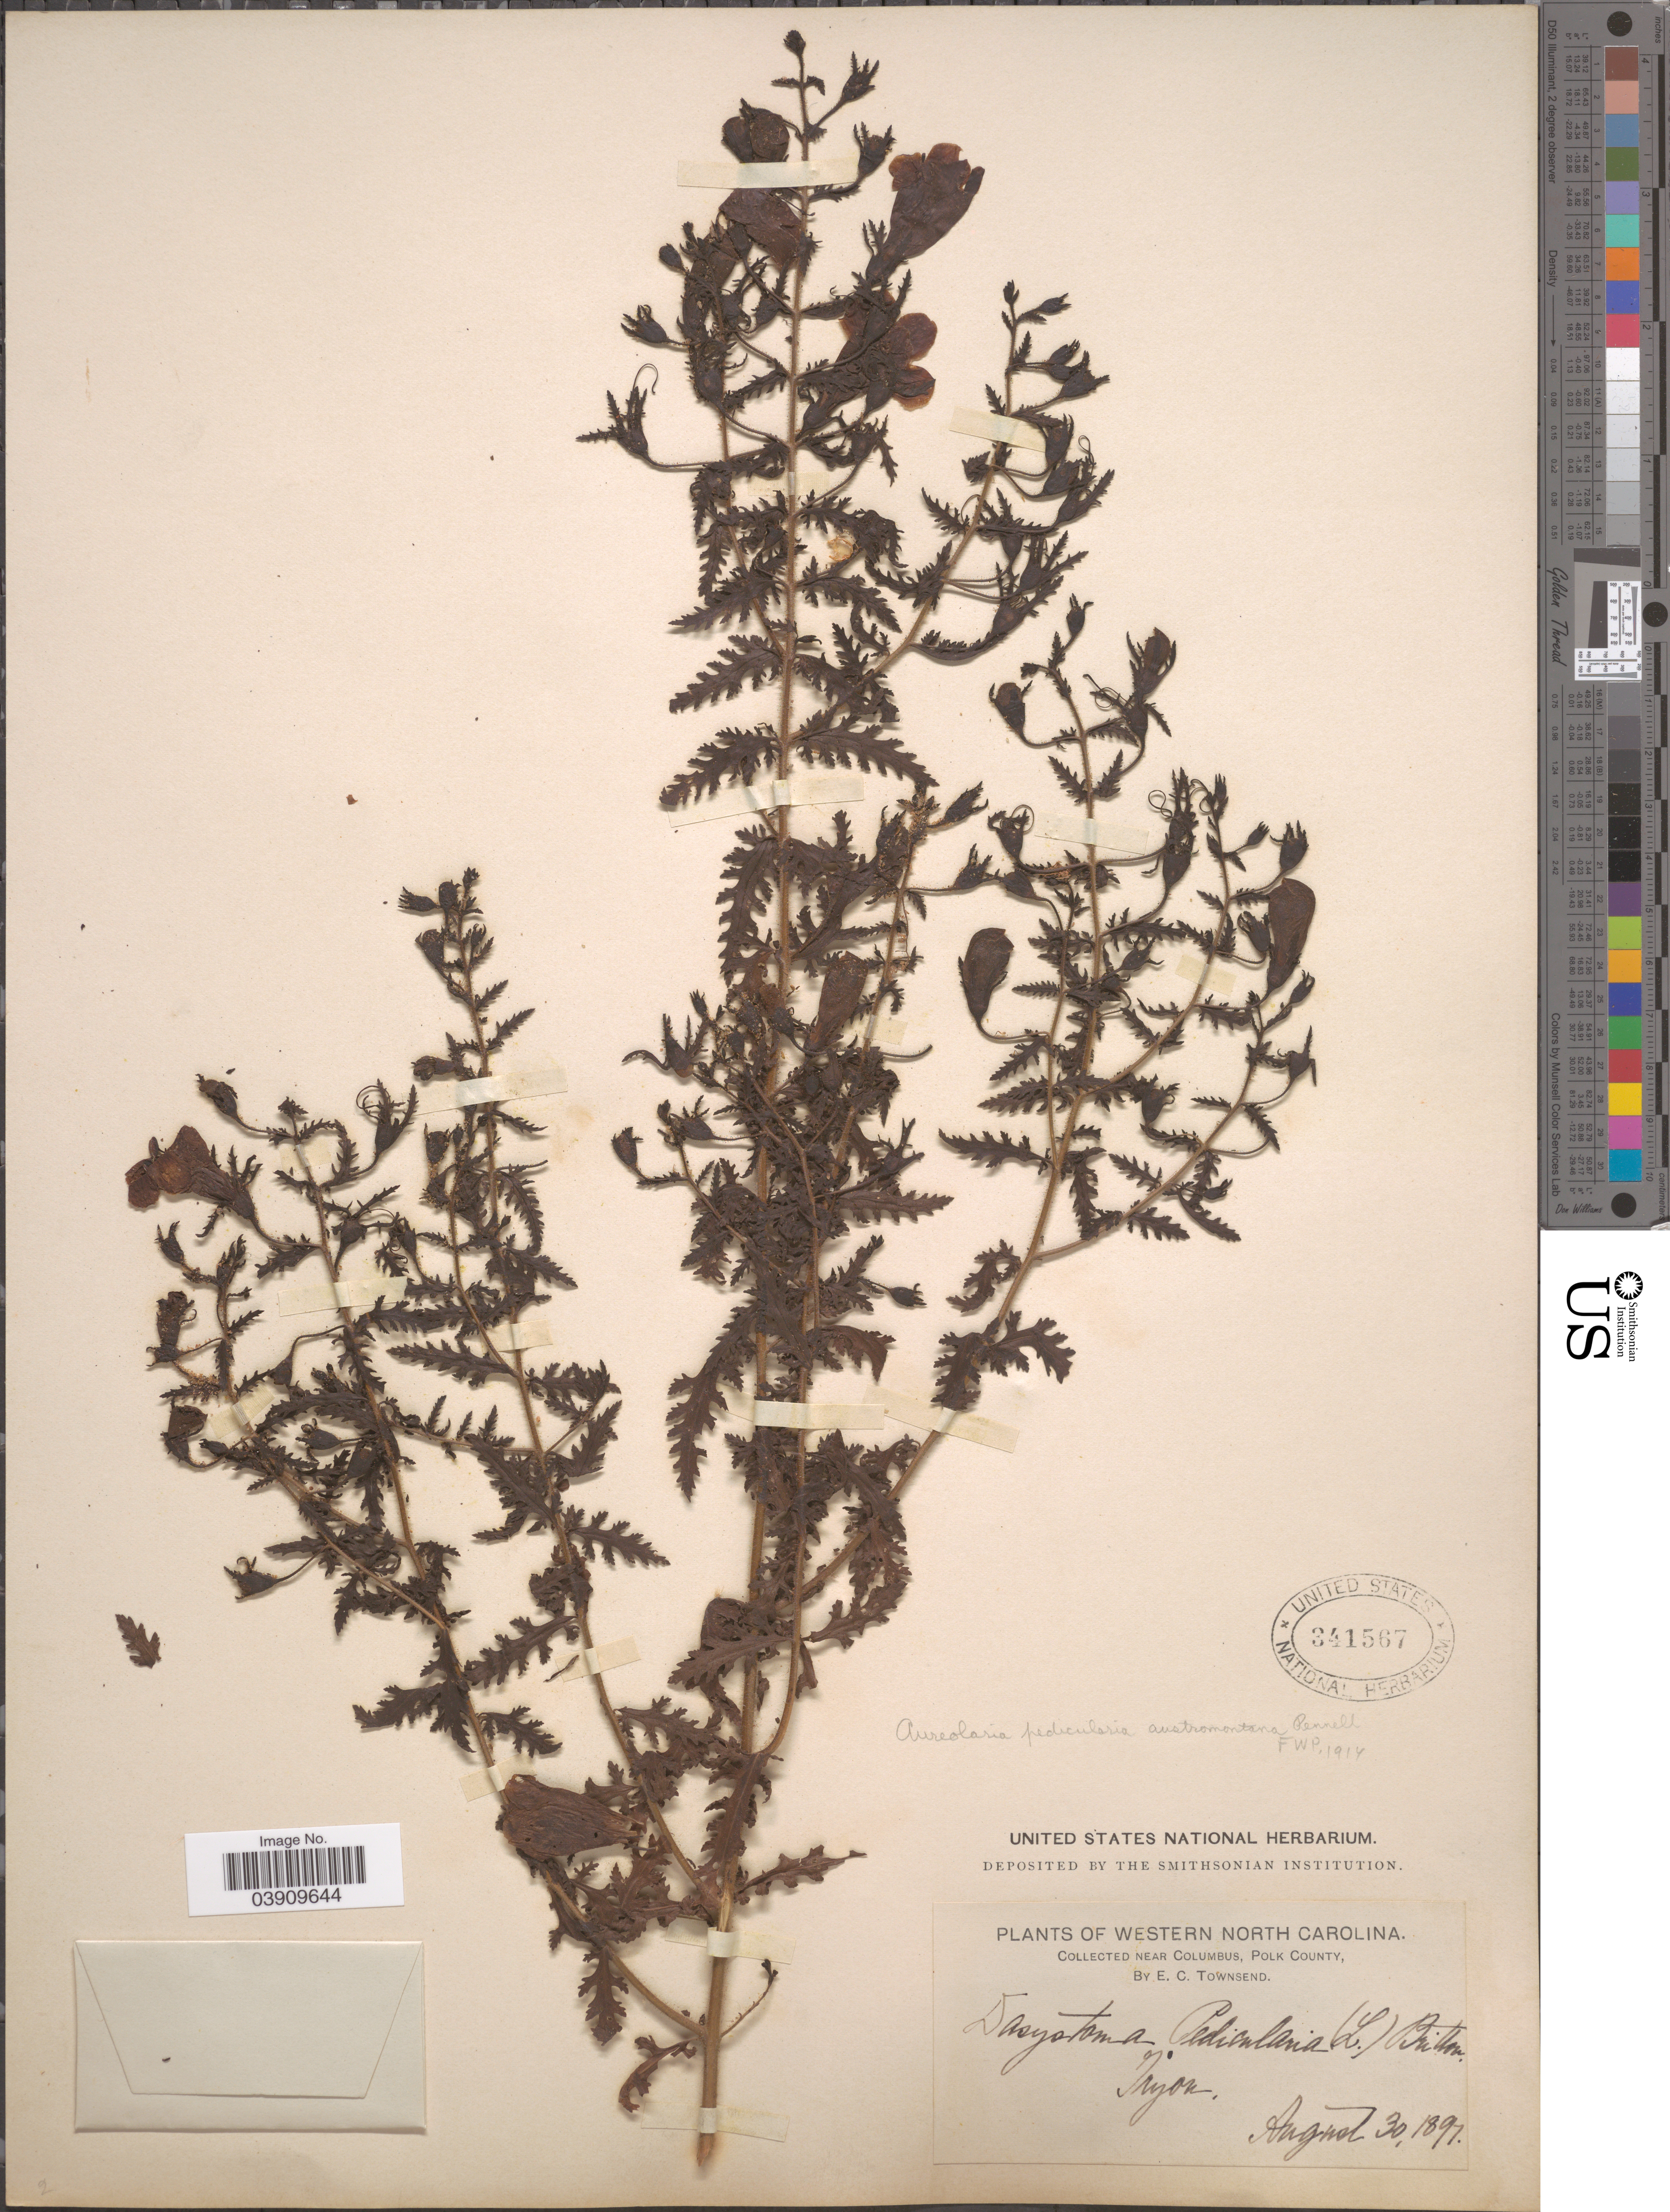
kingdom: Plantae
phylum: Tracheophyta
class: Magnoliopsida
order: Lamiales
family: Orobanchaceae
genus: Aureolaria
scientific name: Aureolaria pedicularia var. austromontana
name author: Pennell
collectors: E. C. Townsend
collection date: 1897-08-30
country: United States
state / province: North Carolina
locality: Western North Carolina. Near Columbus, Polk County. Tryon.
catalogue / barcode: US 341567